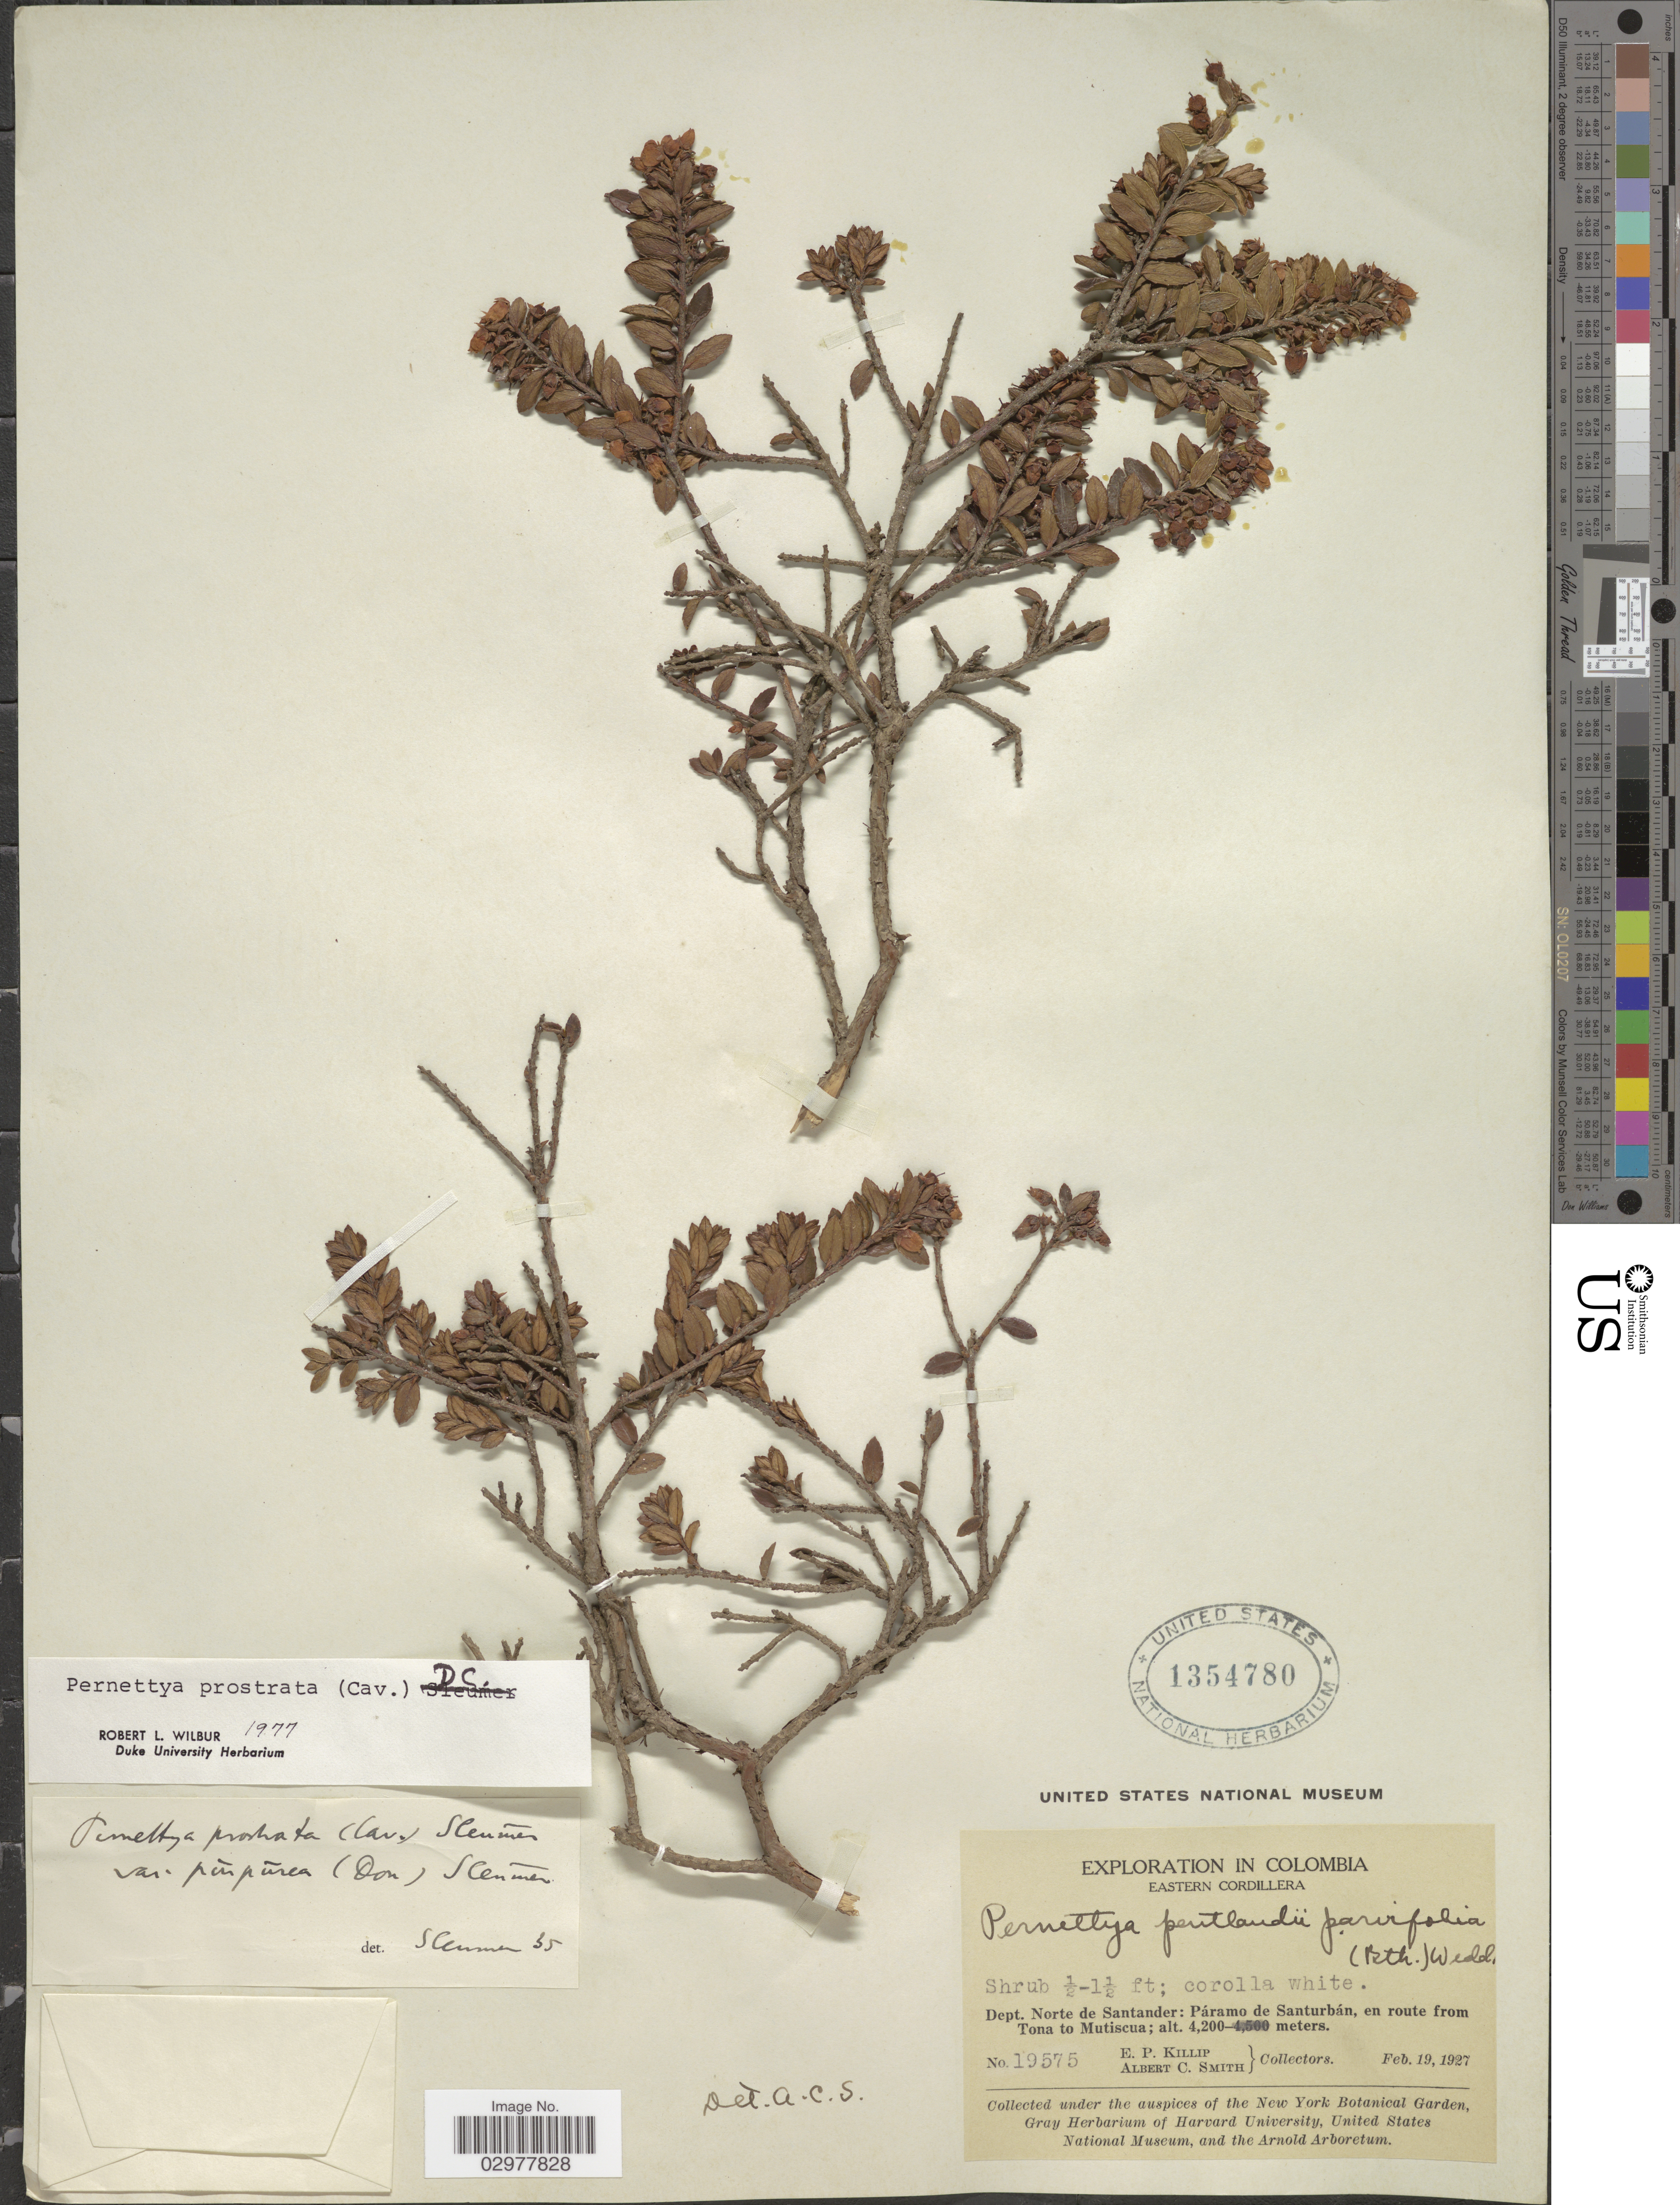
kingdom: Plantae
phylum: Tracheophyta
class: Magnoliopsida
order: Ericales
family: Ericaceae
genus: Pernettya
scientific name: Pernettya prostrata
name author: (Cav.) DC.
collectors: E. P. Killip & A. C. Smith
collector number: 19575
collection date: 1927-02-19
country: Colombia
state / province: Norte de Santander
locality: Dept. Norte de Santander: Páramo de Santurbán, en route from Tona to Mutiscua.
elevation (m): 4200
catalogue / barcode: US 1354780